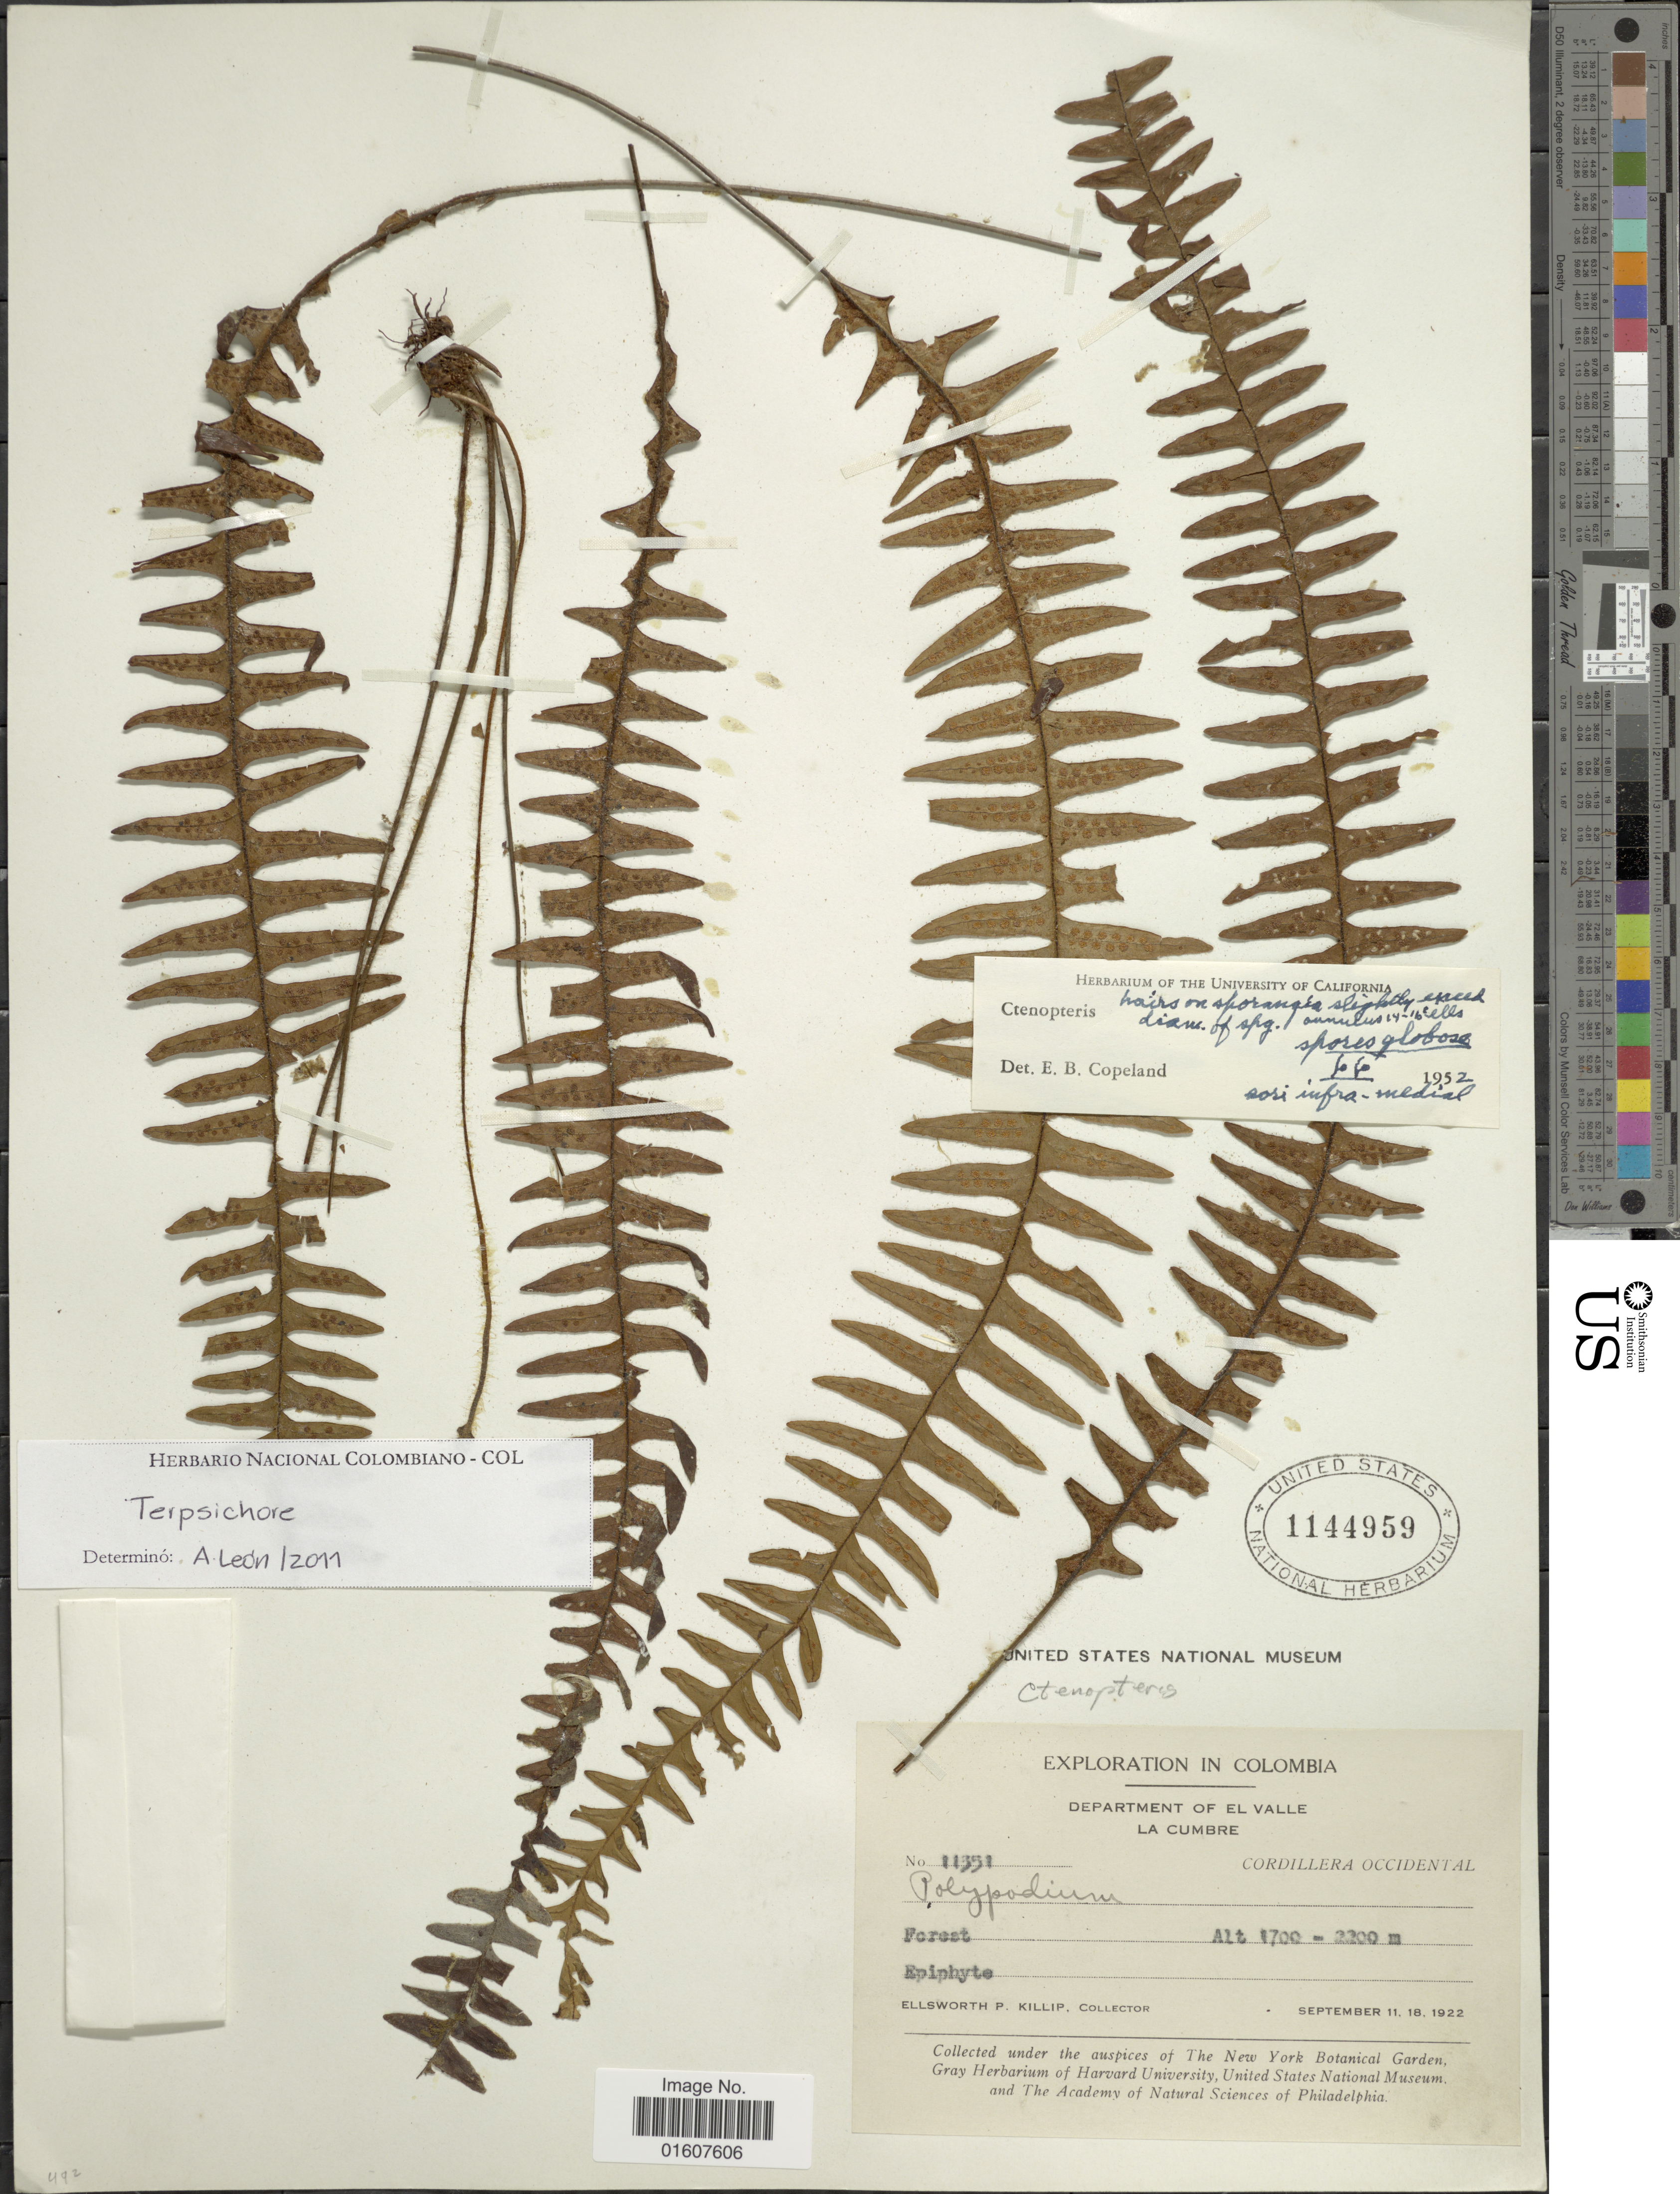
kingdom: Plantae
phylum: Tracheophyta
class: Polypodiopsida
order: Polypodiales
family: Polypodiaceae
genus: Terpsichore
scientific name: Terpsichore sp.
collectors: E. P. Killip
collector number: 11351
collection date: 1922-09-11/1922-09-18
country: Colombia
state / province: Valle del Cauca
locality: Department of El Valle, la Cumbre, Cordillera Occidental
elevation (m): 1700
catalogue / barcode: US 1144959